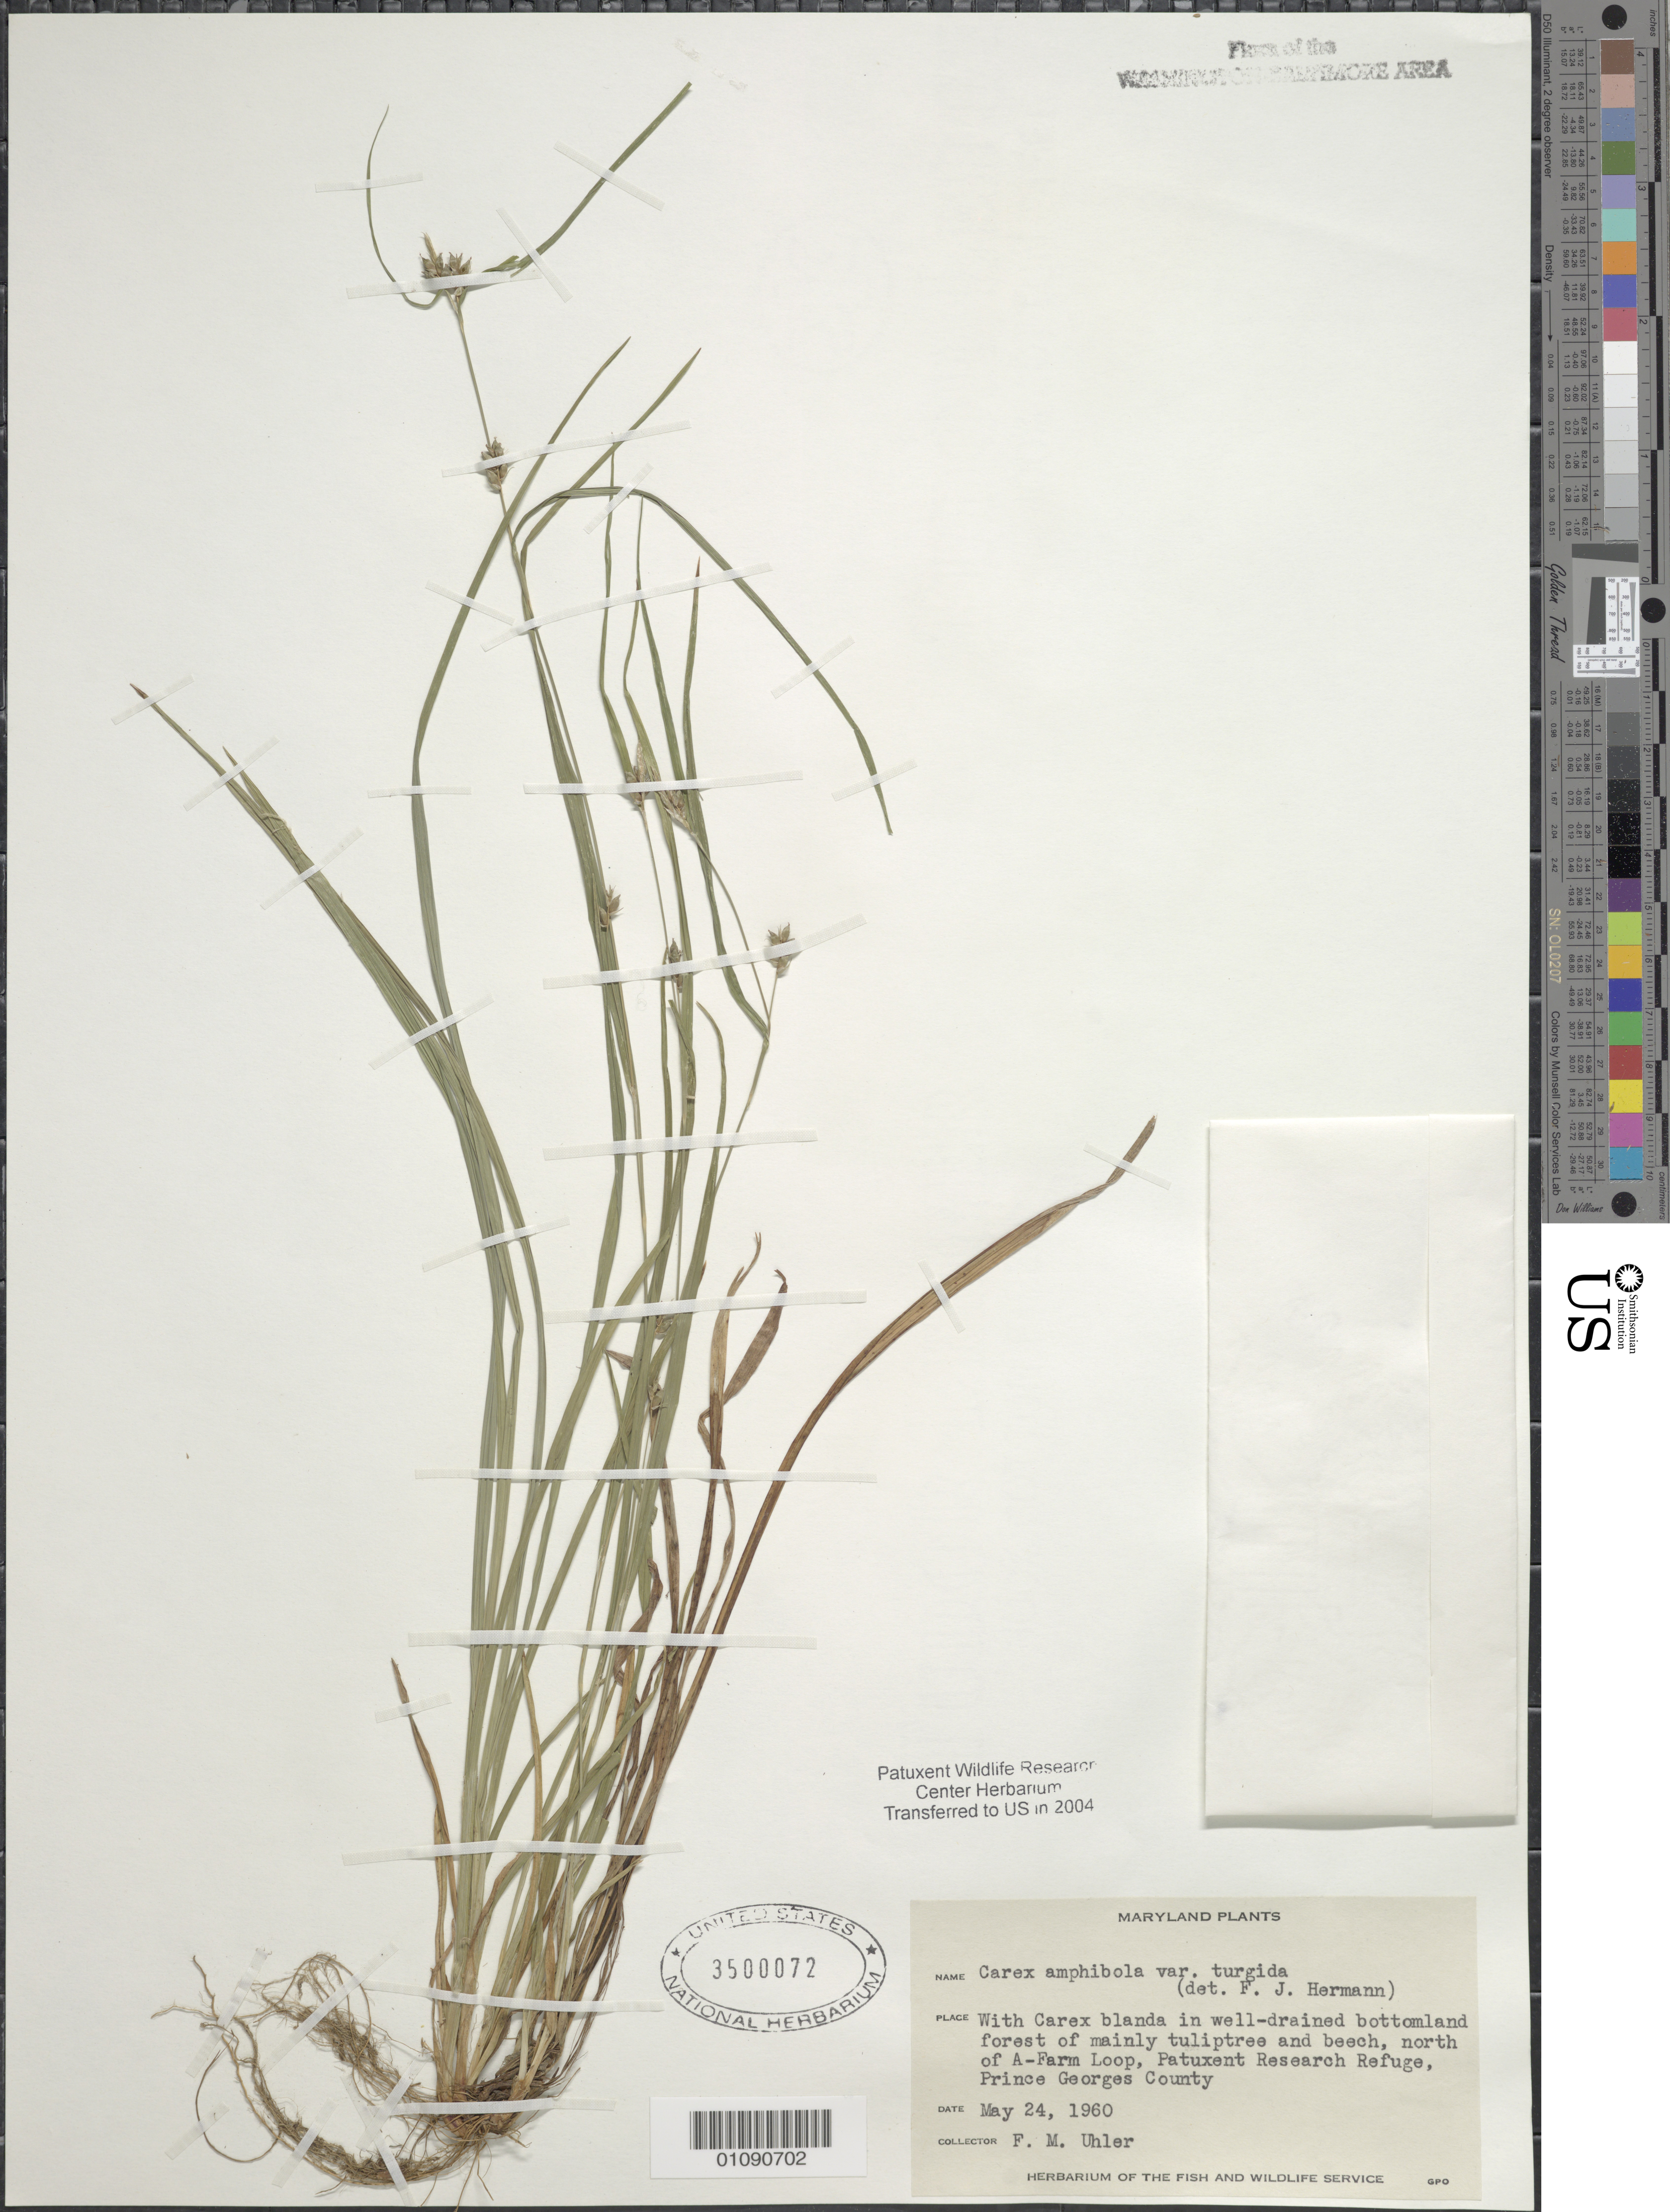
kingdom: Plantae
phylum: Tracheophyta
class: Liliopsida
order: Poales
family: Cyperaceae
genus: Carex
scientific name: Carex amphibola var. turgida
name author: Fernald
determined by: Hermann, F. J.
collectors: F. M. Uhler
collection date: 1960-05-24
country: United States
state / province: Maryland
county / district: Prince George's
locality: Patuxent Wildlife Refuge, N. of A Farm loop.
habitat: In a well-drained bottomland forest, dominated by Tuliptree and Beech. Found with Carex blanda.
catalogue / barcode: US 3500072